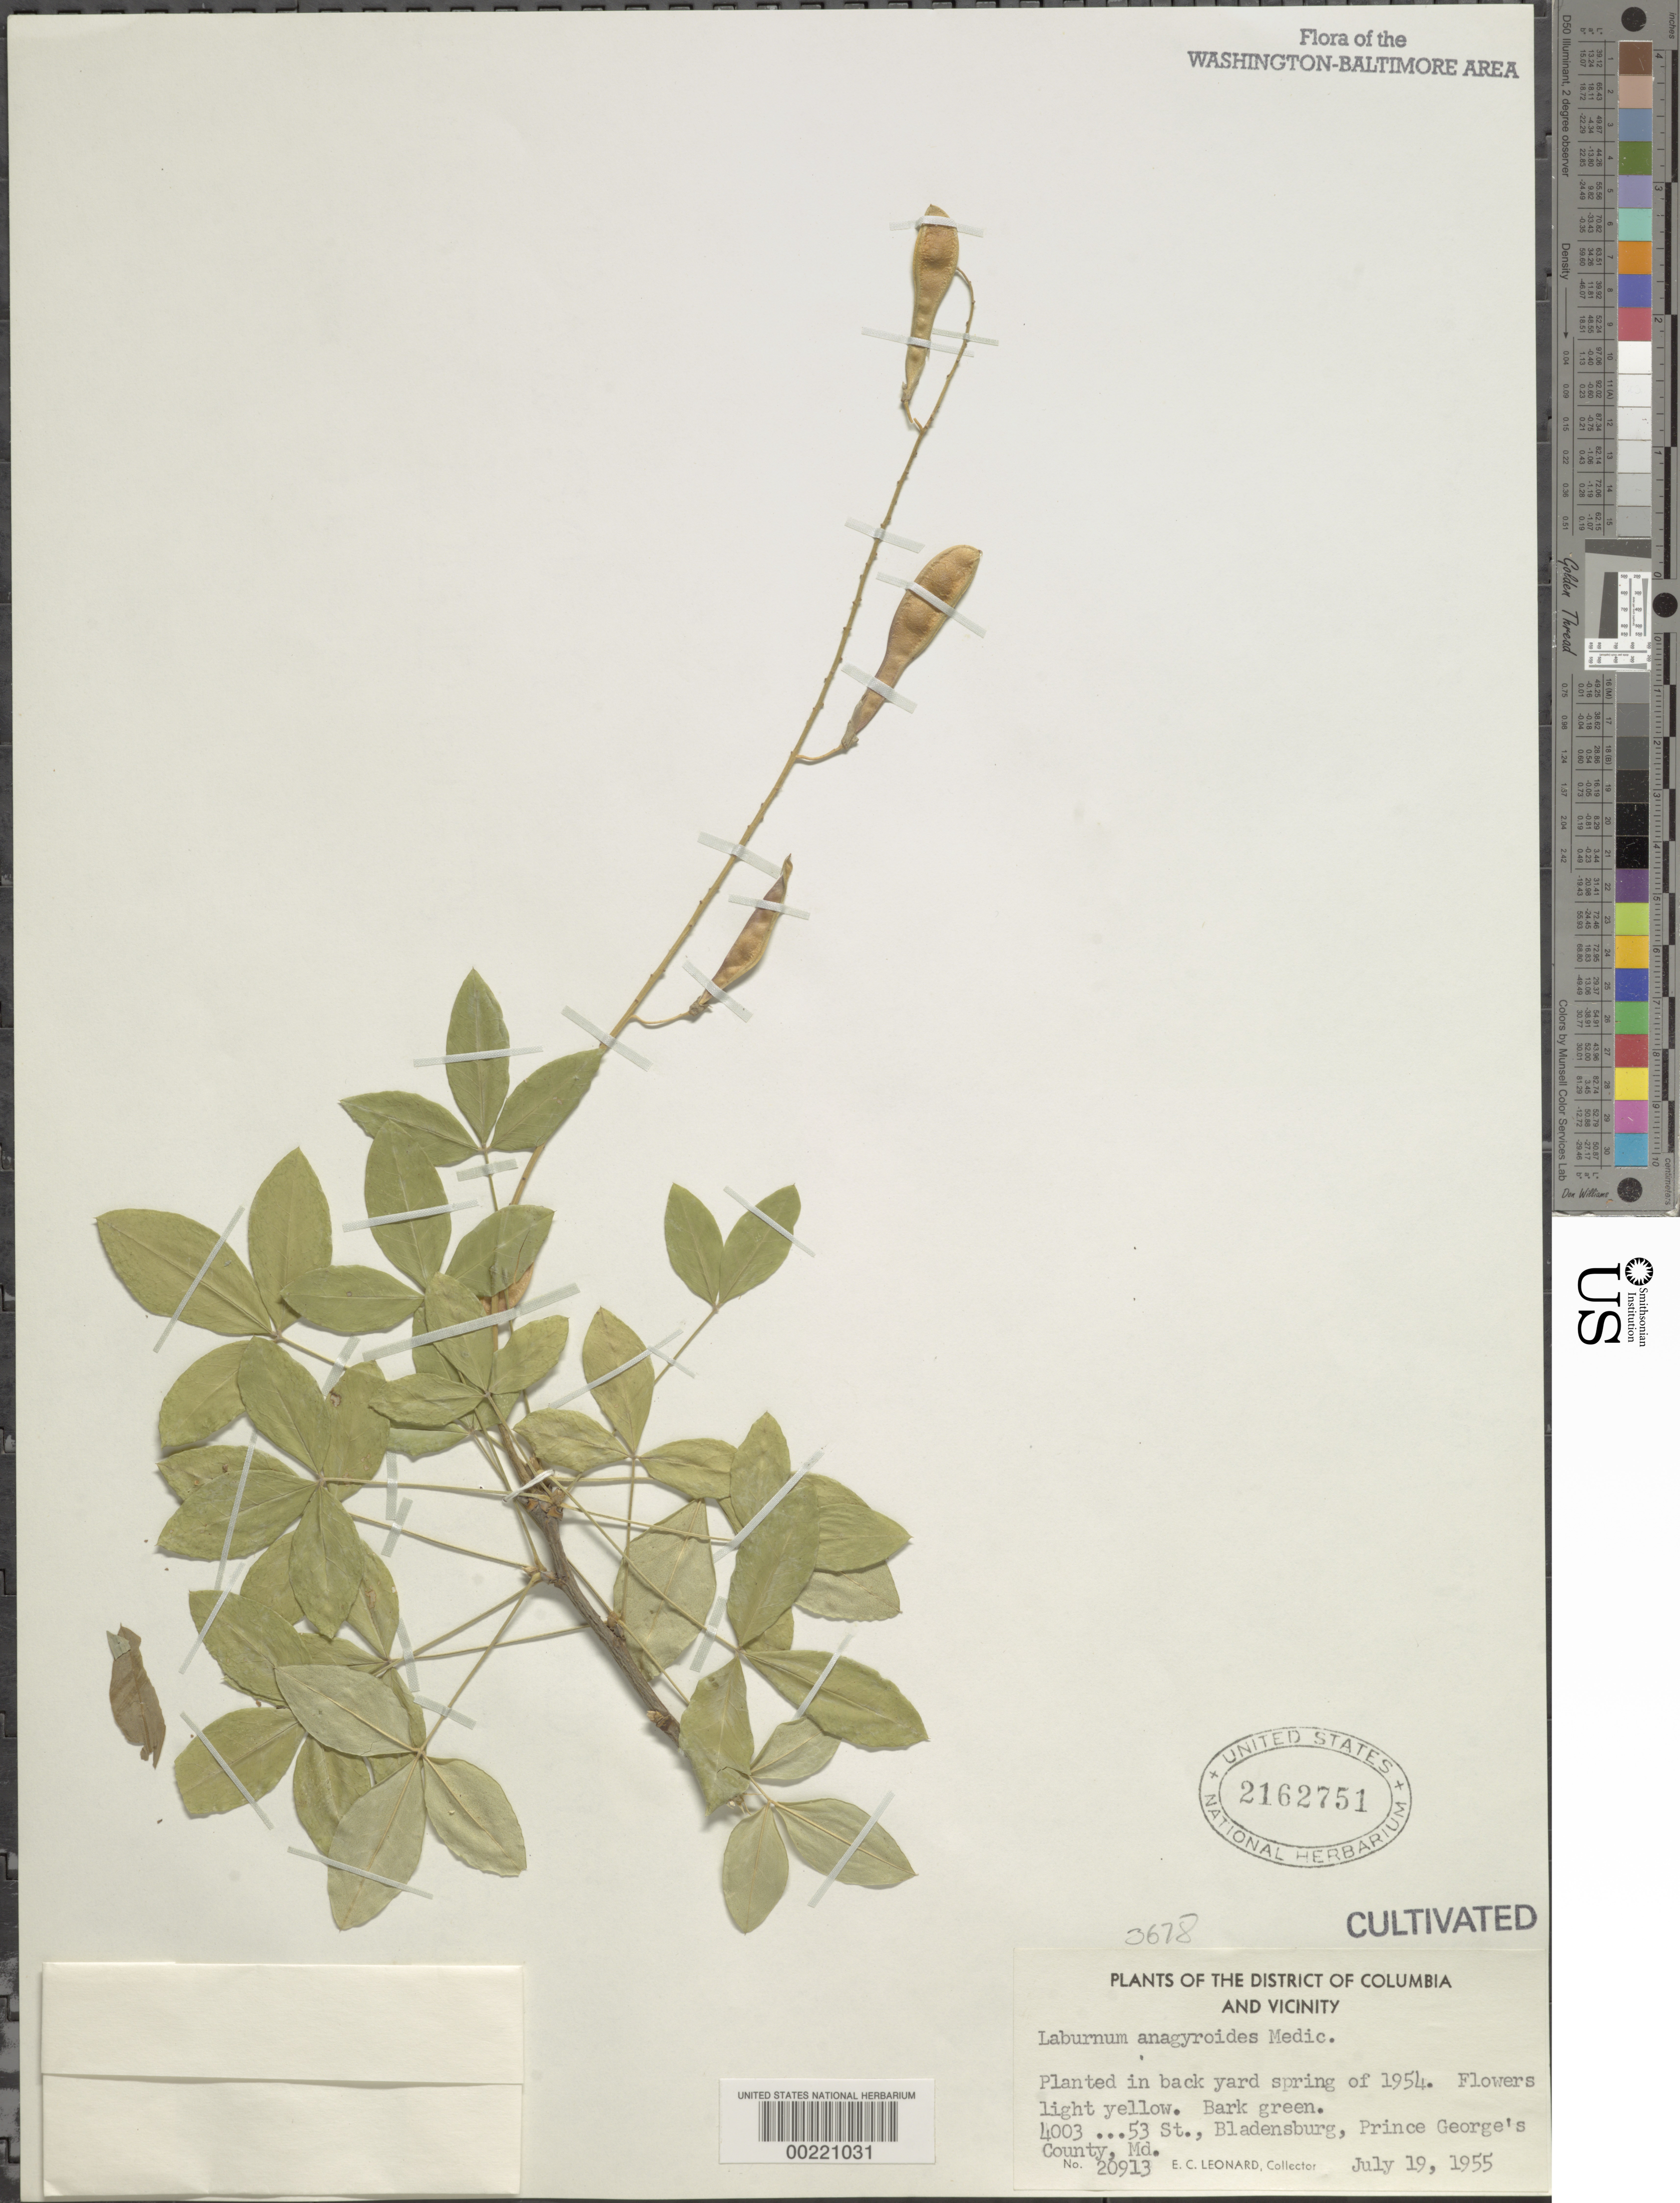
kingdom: Plantae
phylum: Tracheophyta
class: Magnoliopsida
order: Fabales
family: Fabaceae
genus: Laburnum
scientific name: Laburnum anagyroides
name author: Medik.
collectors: E. C. Leonard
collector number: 20913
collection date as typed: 19 Jul 1955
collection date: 1955-07-19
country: United States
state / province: Maryland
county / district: Prince George's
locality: Bladensburg, 4003 53 St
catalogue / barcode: US 2162751